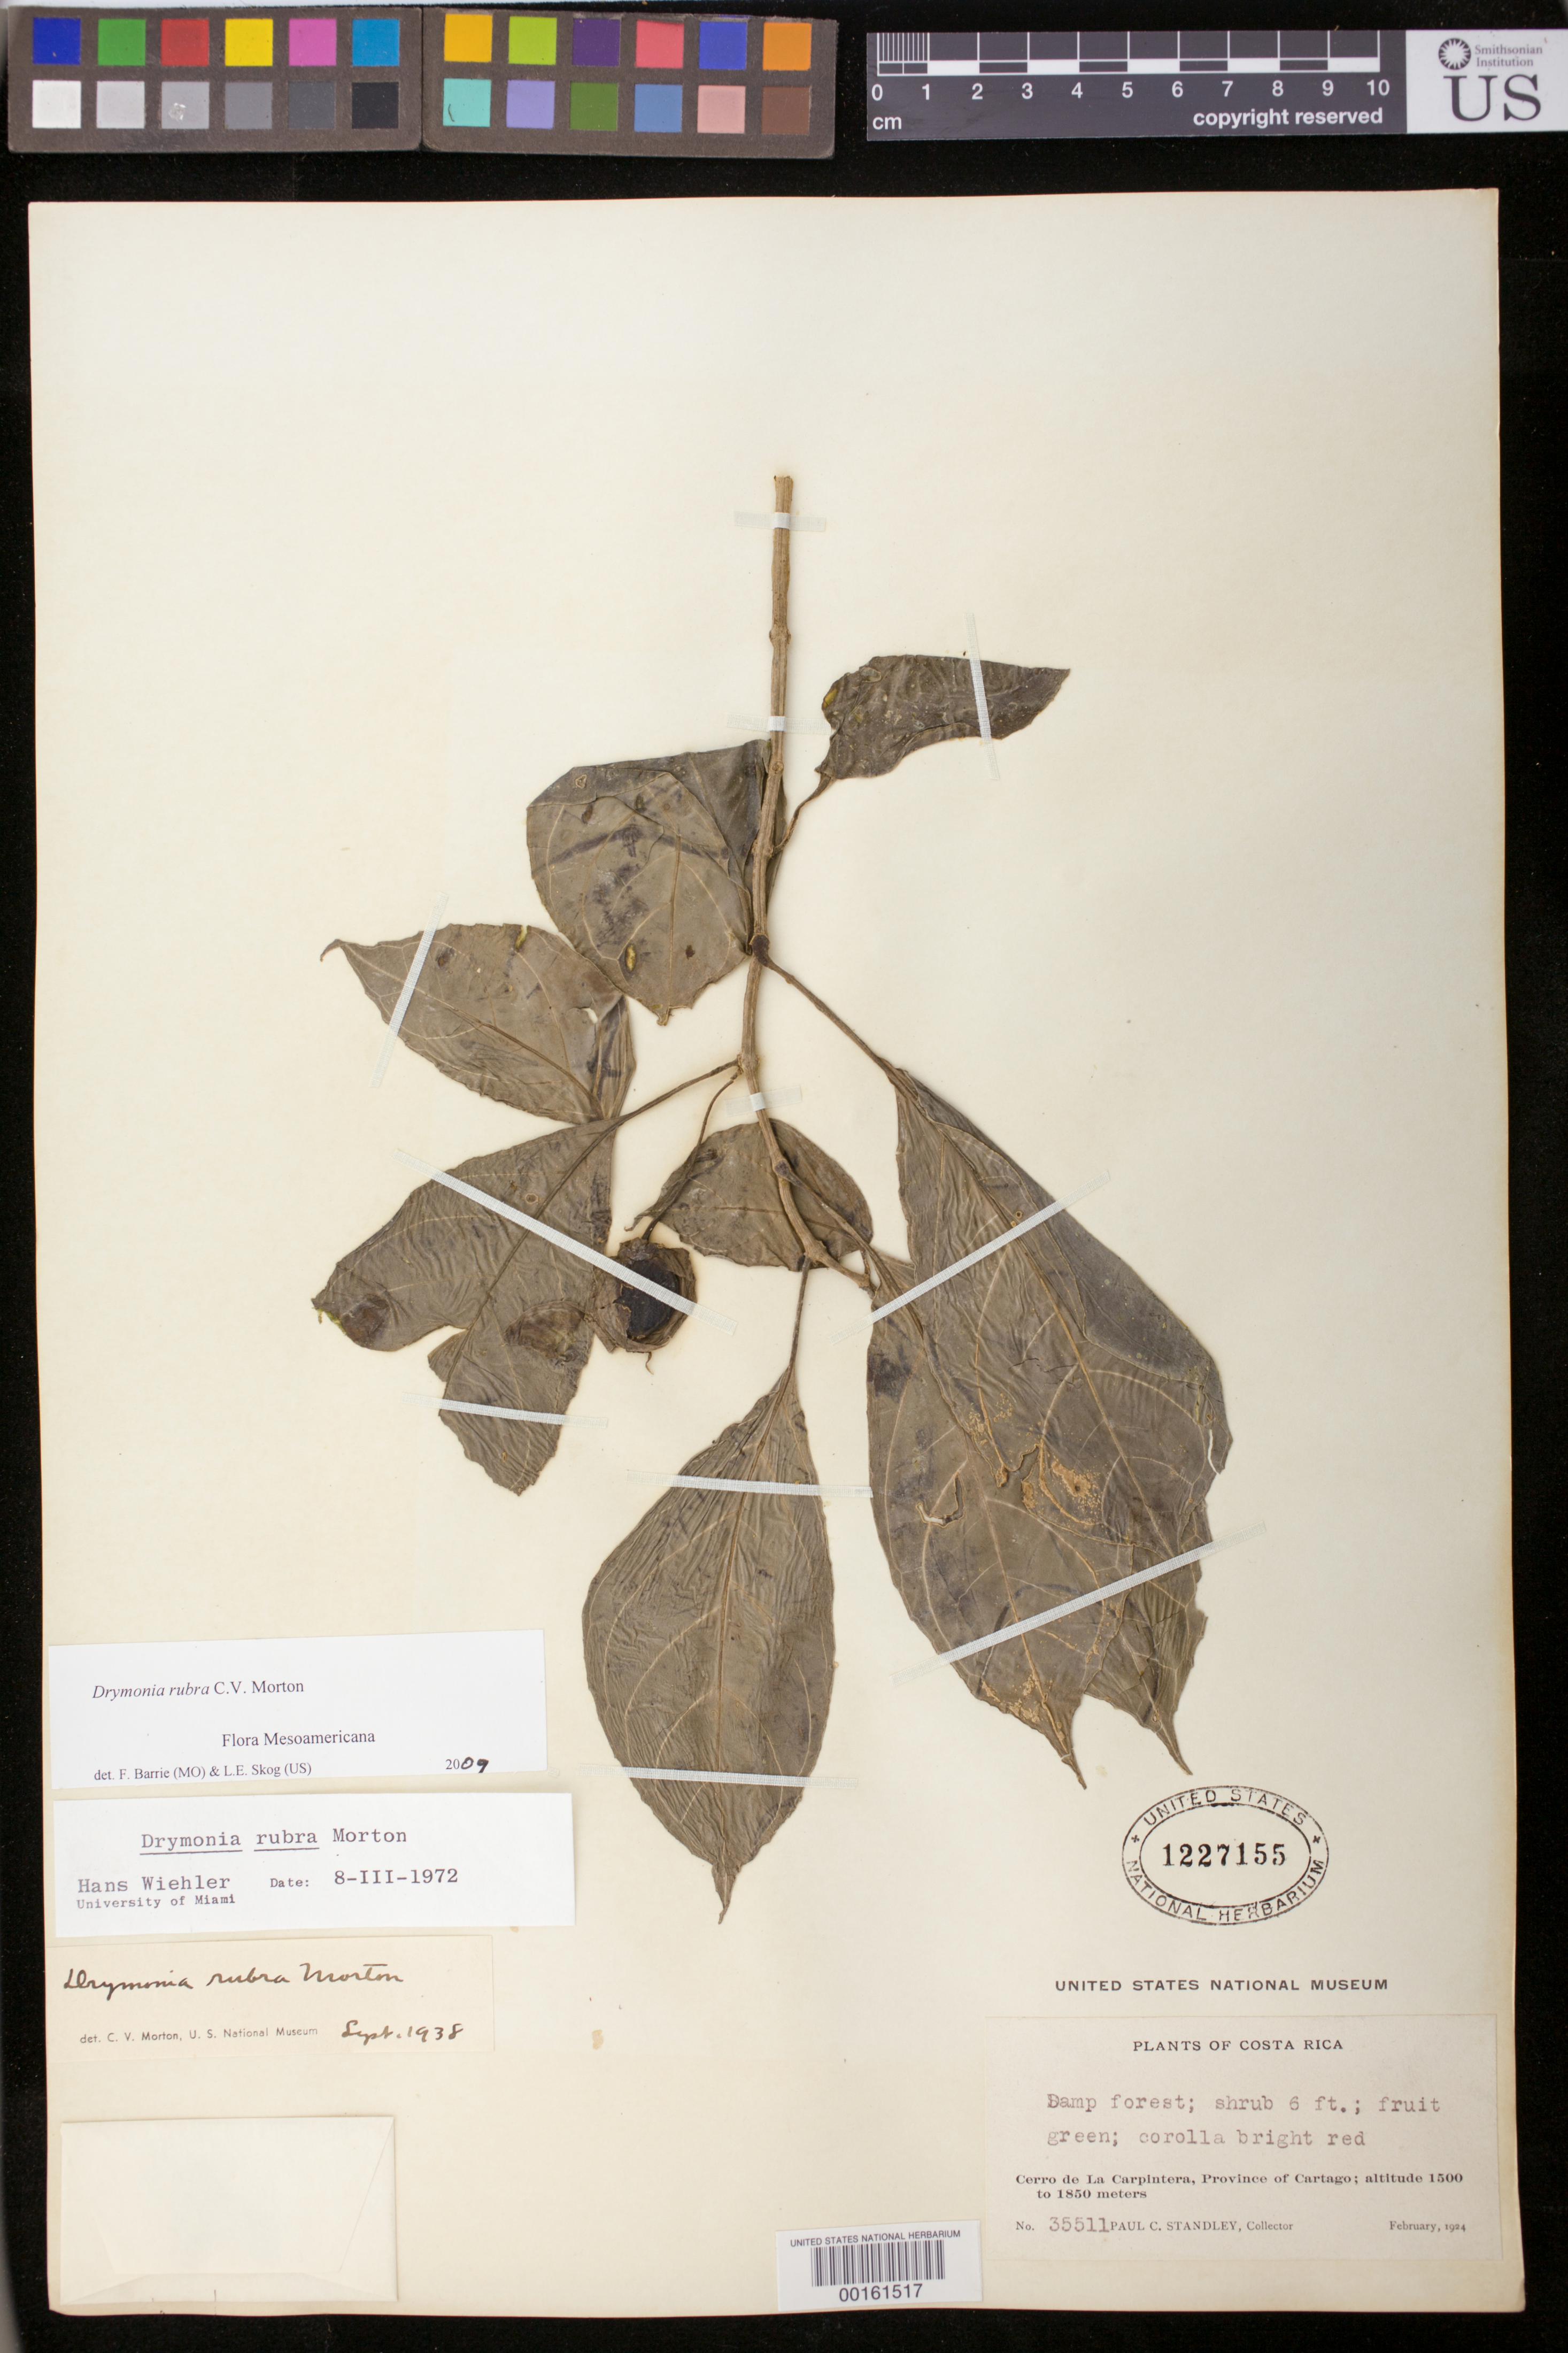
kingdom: Plantae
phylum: Tracheophyta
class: Magnoliopsida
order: Lamiales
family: Gesneriaceae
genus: Drymonia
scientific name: Drymonia rubra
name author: C.V. Morton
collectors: P. C. Standley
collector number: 35511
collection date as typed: Feb 1924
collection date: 1924-02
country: Costa Rica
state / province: Cartago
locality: Cerro de La Carpintera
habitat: Damp forest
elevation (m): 1500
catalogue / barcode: US 1227155